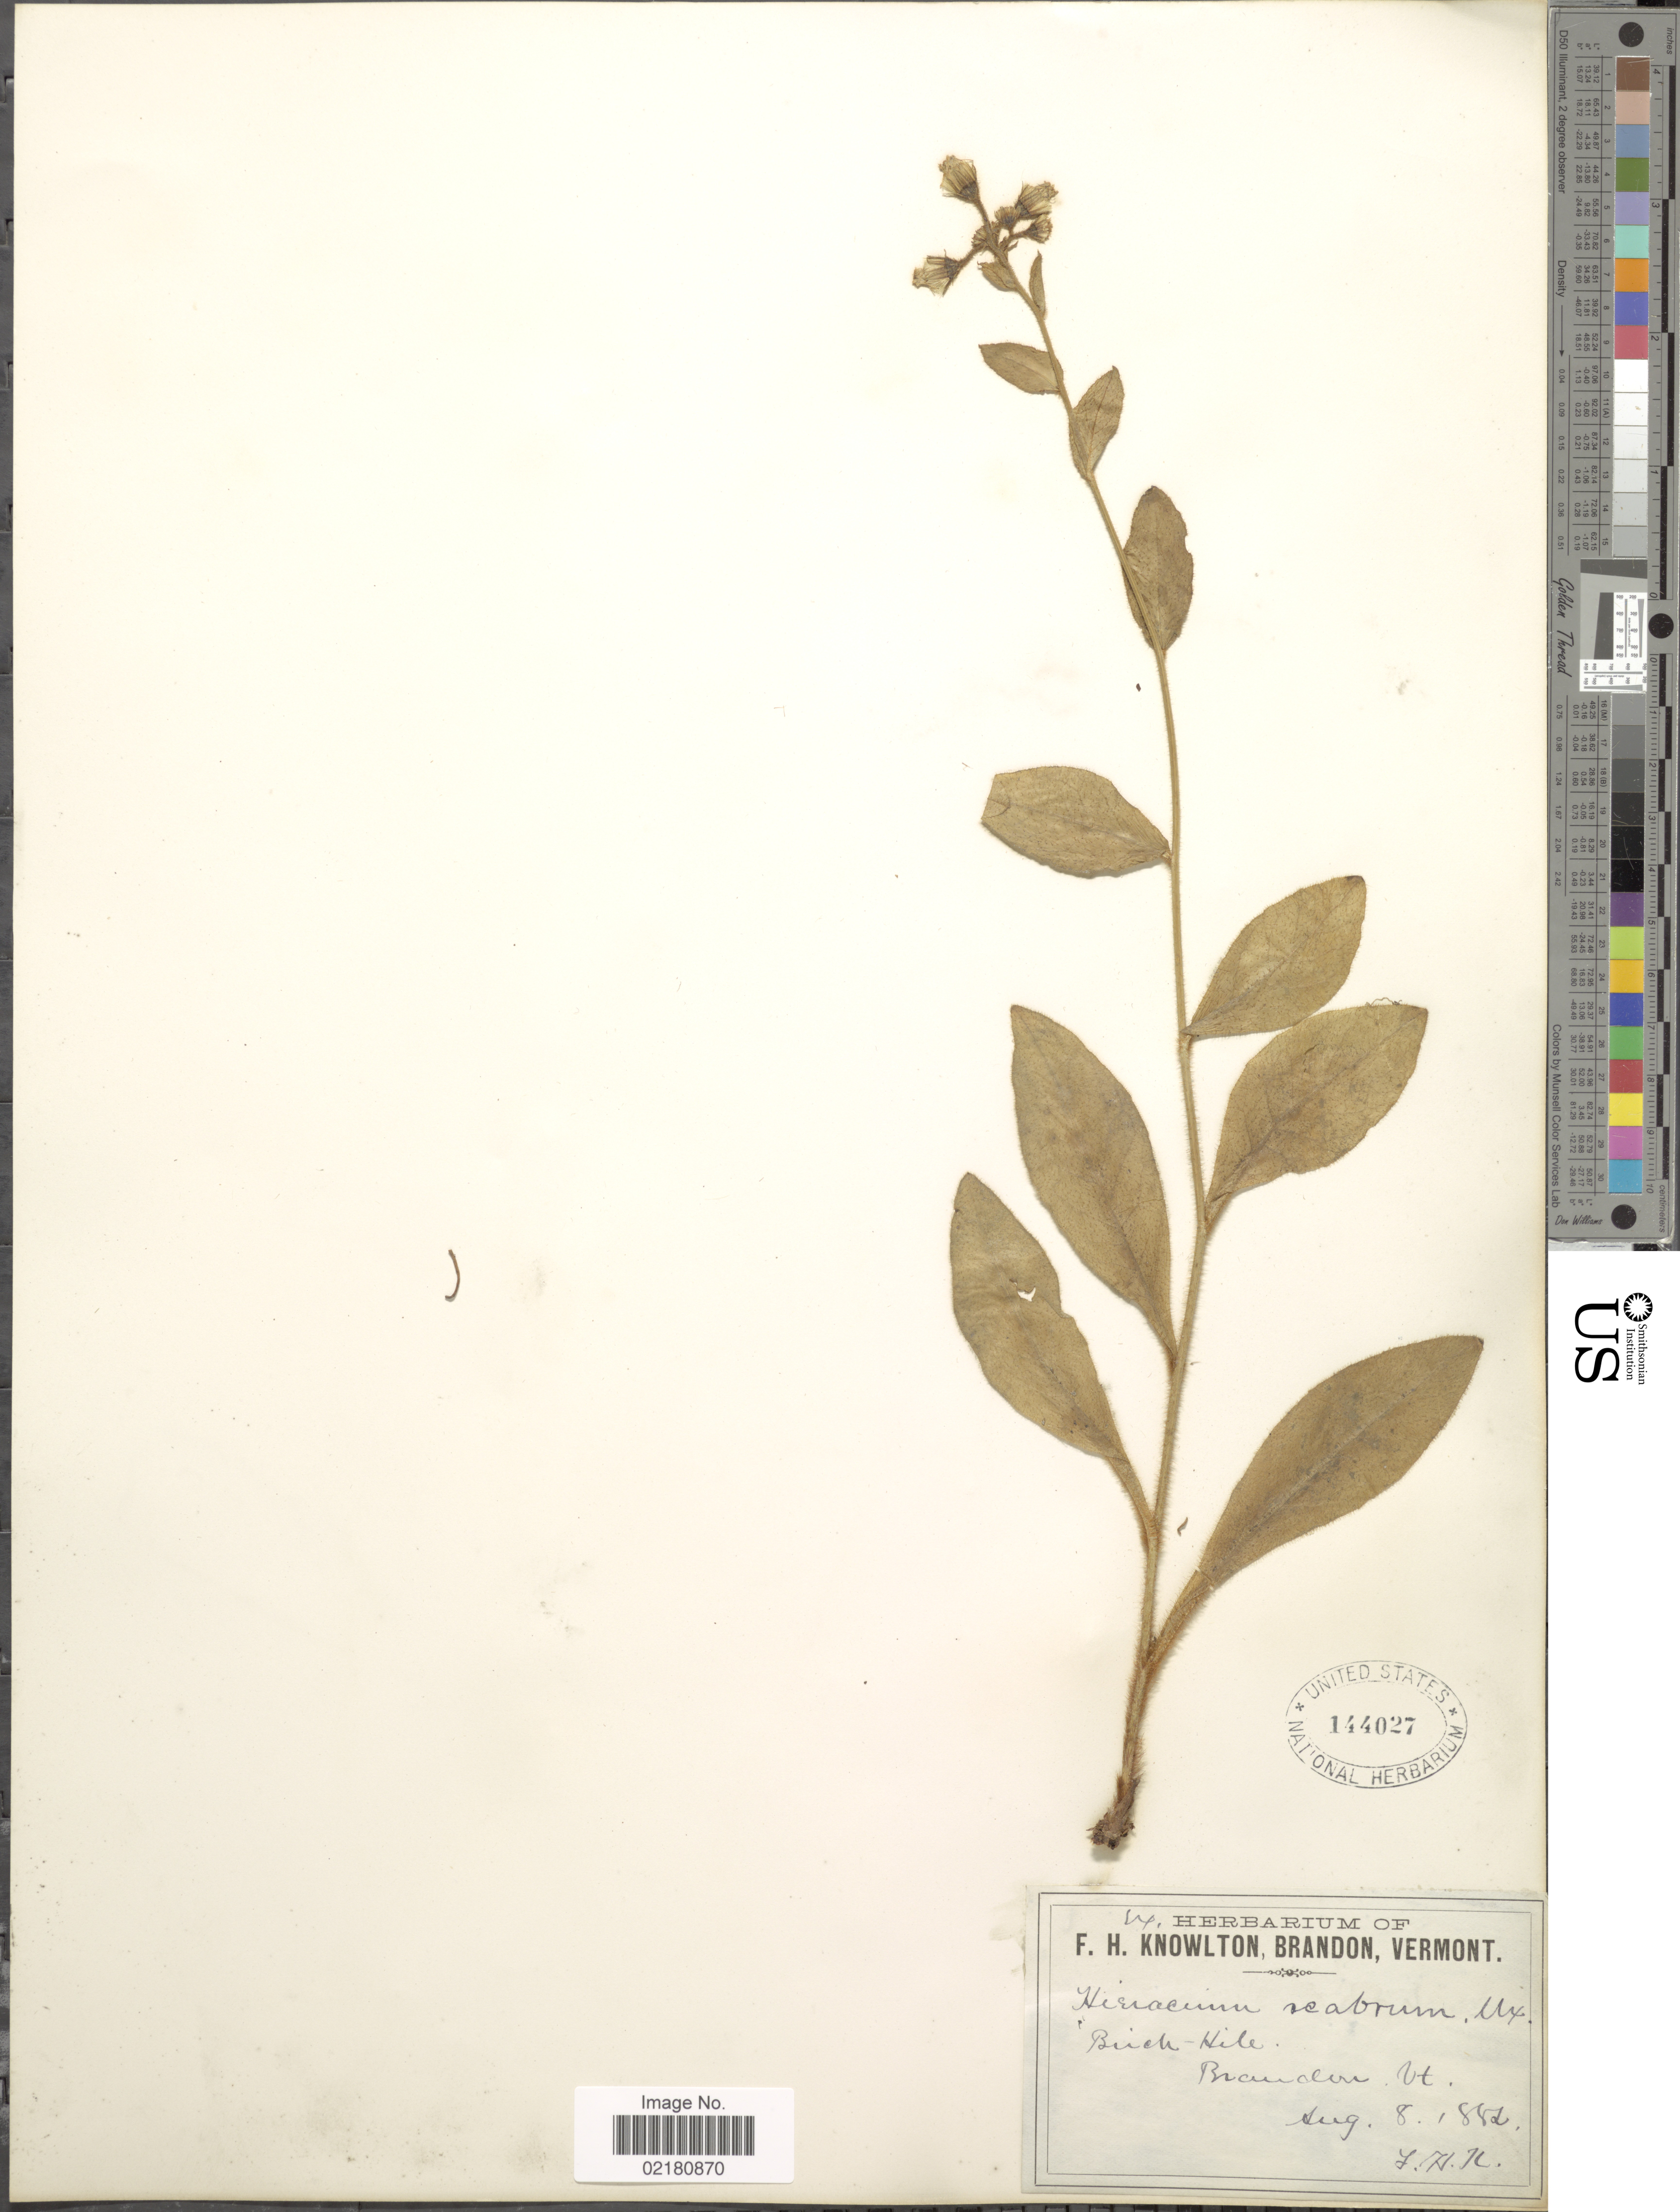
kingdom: Plantae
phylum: Tracheophyta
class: Magnoliopsida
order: Asterales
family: Asteraceae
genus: Pilosella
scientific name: Pilosella verruculata subsp. verruculata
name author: (Link) Soják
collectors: F. H. Knowlton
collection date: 1882-08-08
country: United States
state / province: Vermont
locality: Brick-Hill. Brandon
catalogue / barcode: US 144027